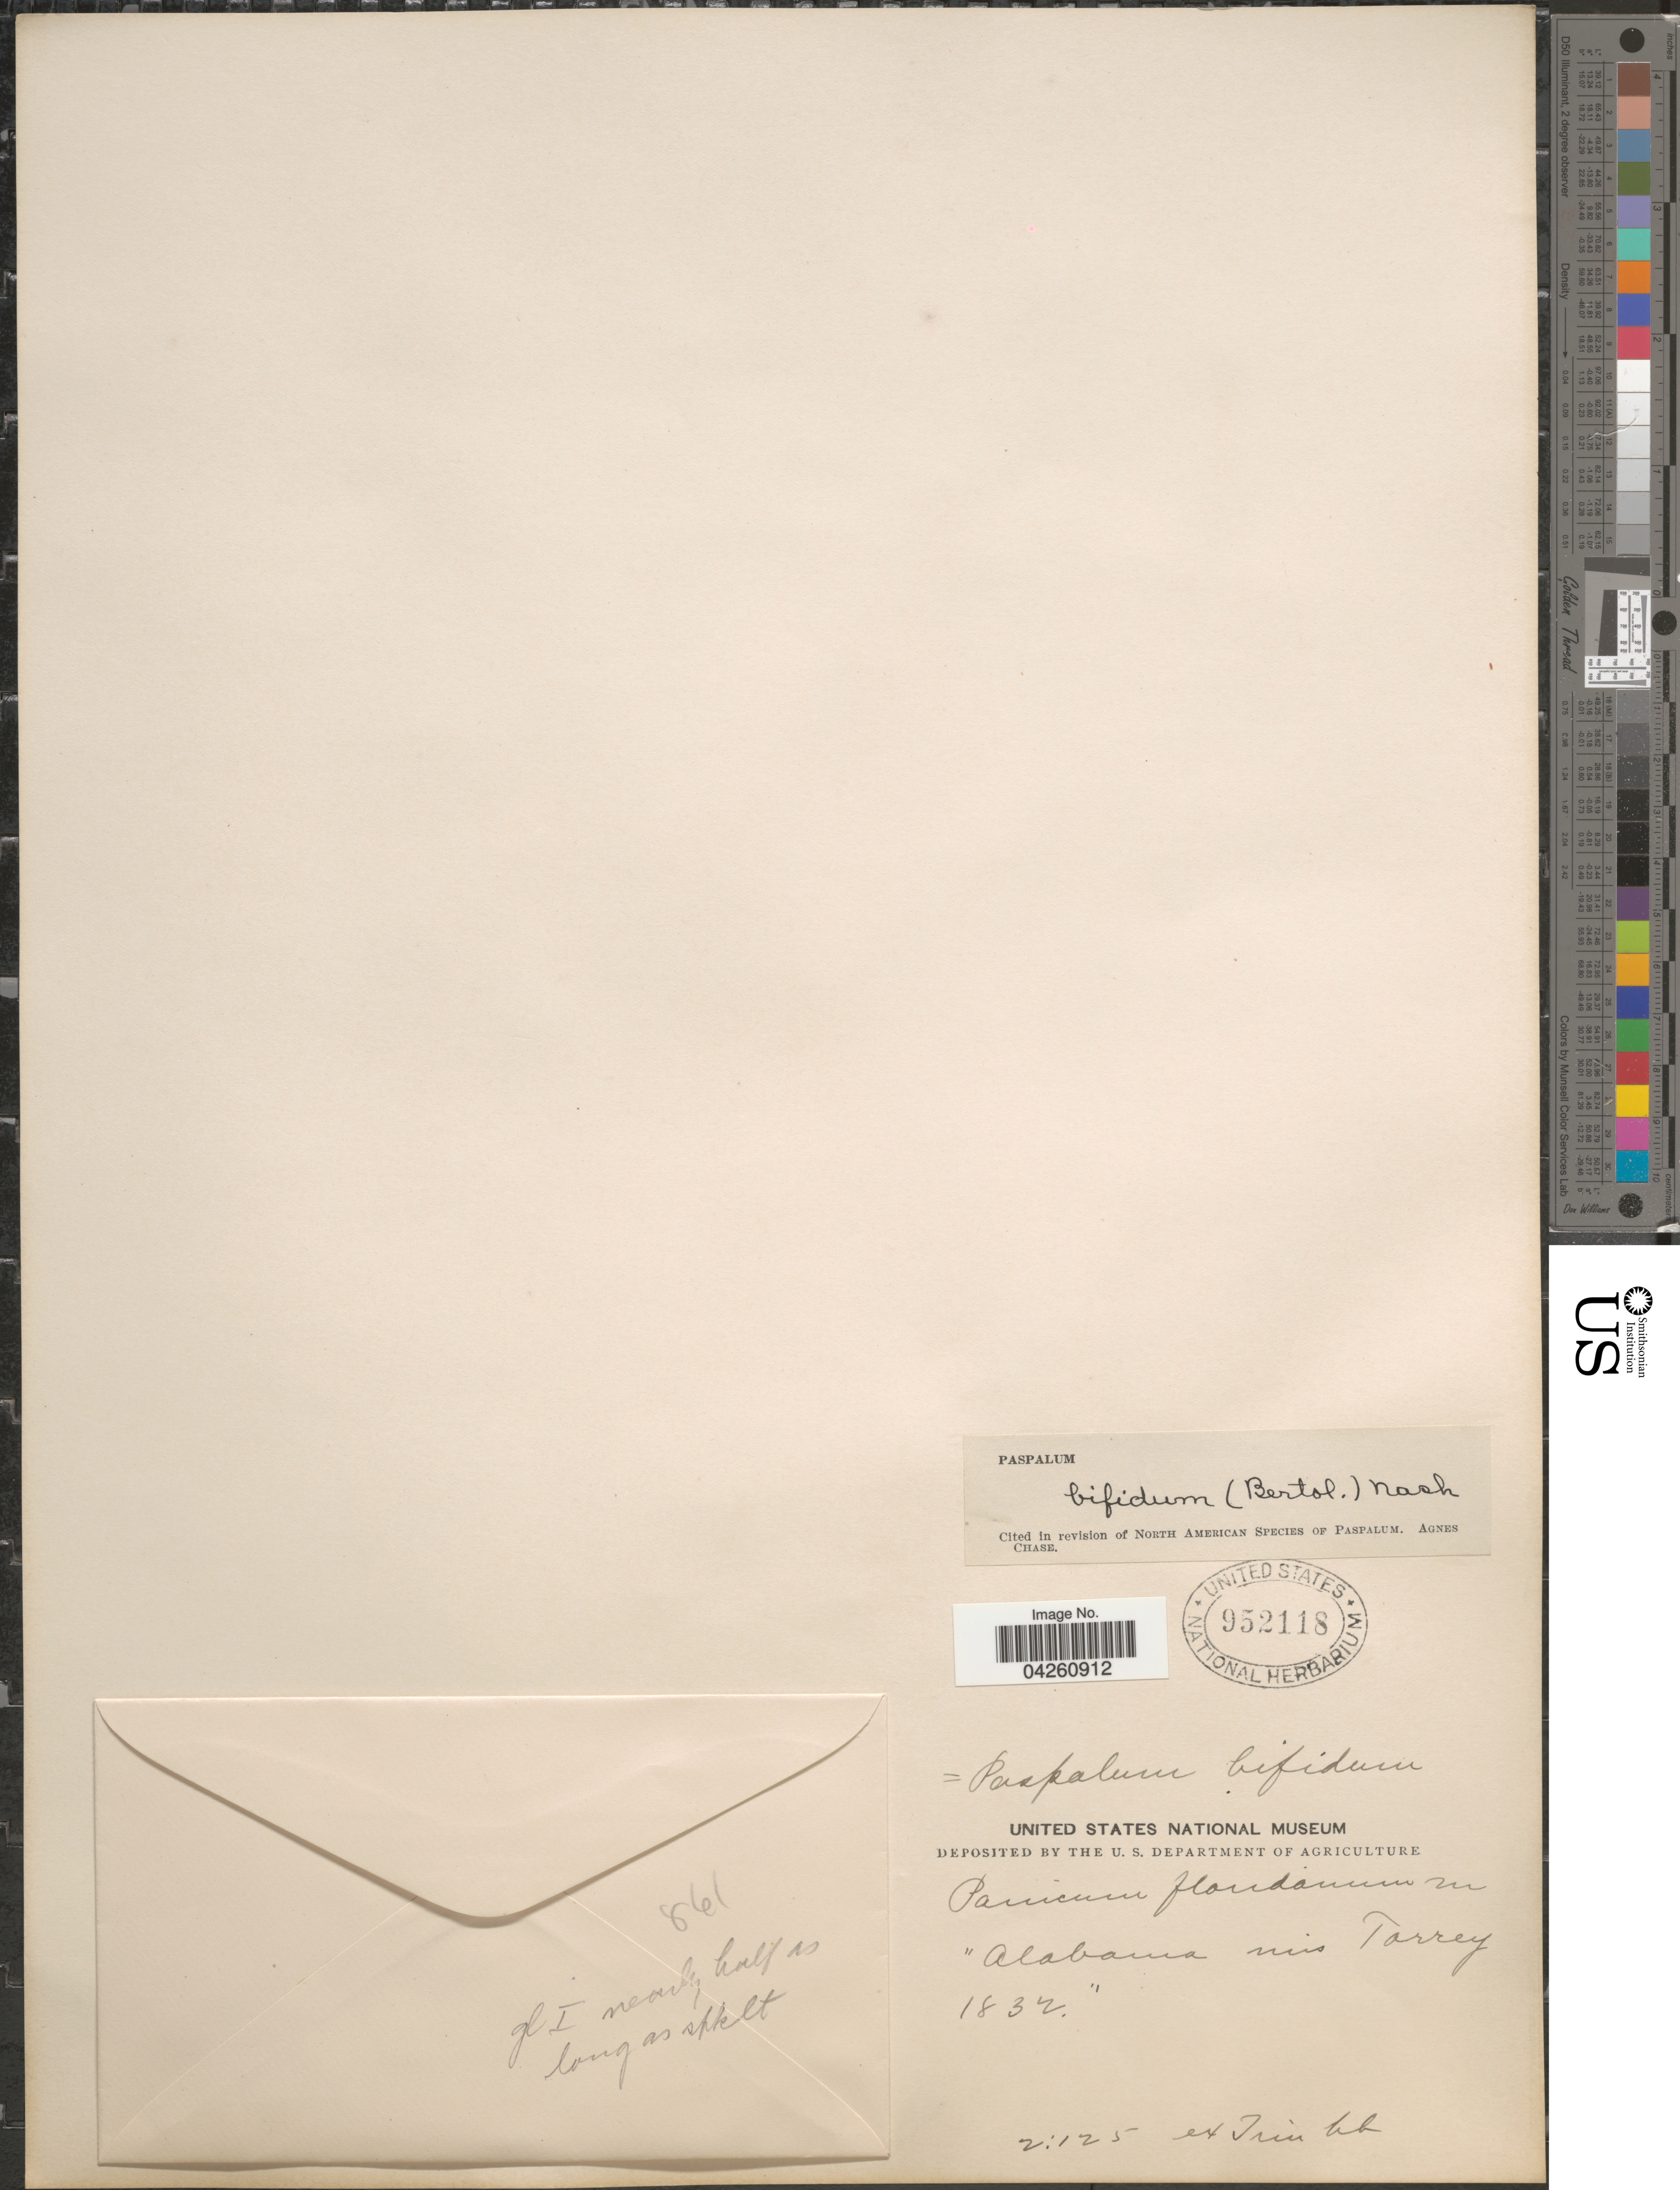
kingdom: Plantae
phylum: Tracheophyta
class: Liliopsida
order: Poales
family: Poaceae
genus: Paspalum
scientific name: Paspalum bifidum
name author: (Bertol.) Nash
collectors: J. Torrey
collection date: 1832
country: United States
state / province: Alabama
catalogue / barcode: US 952118